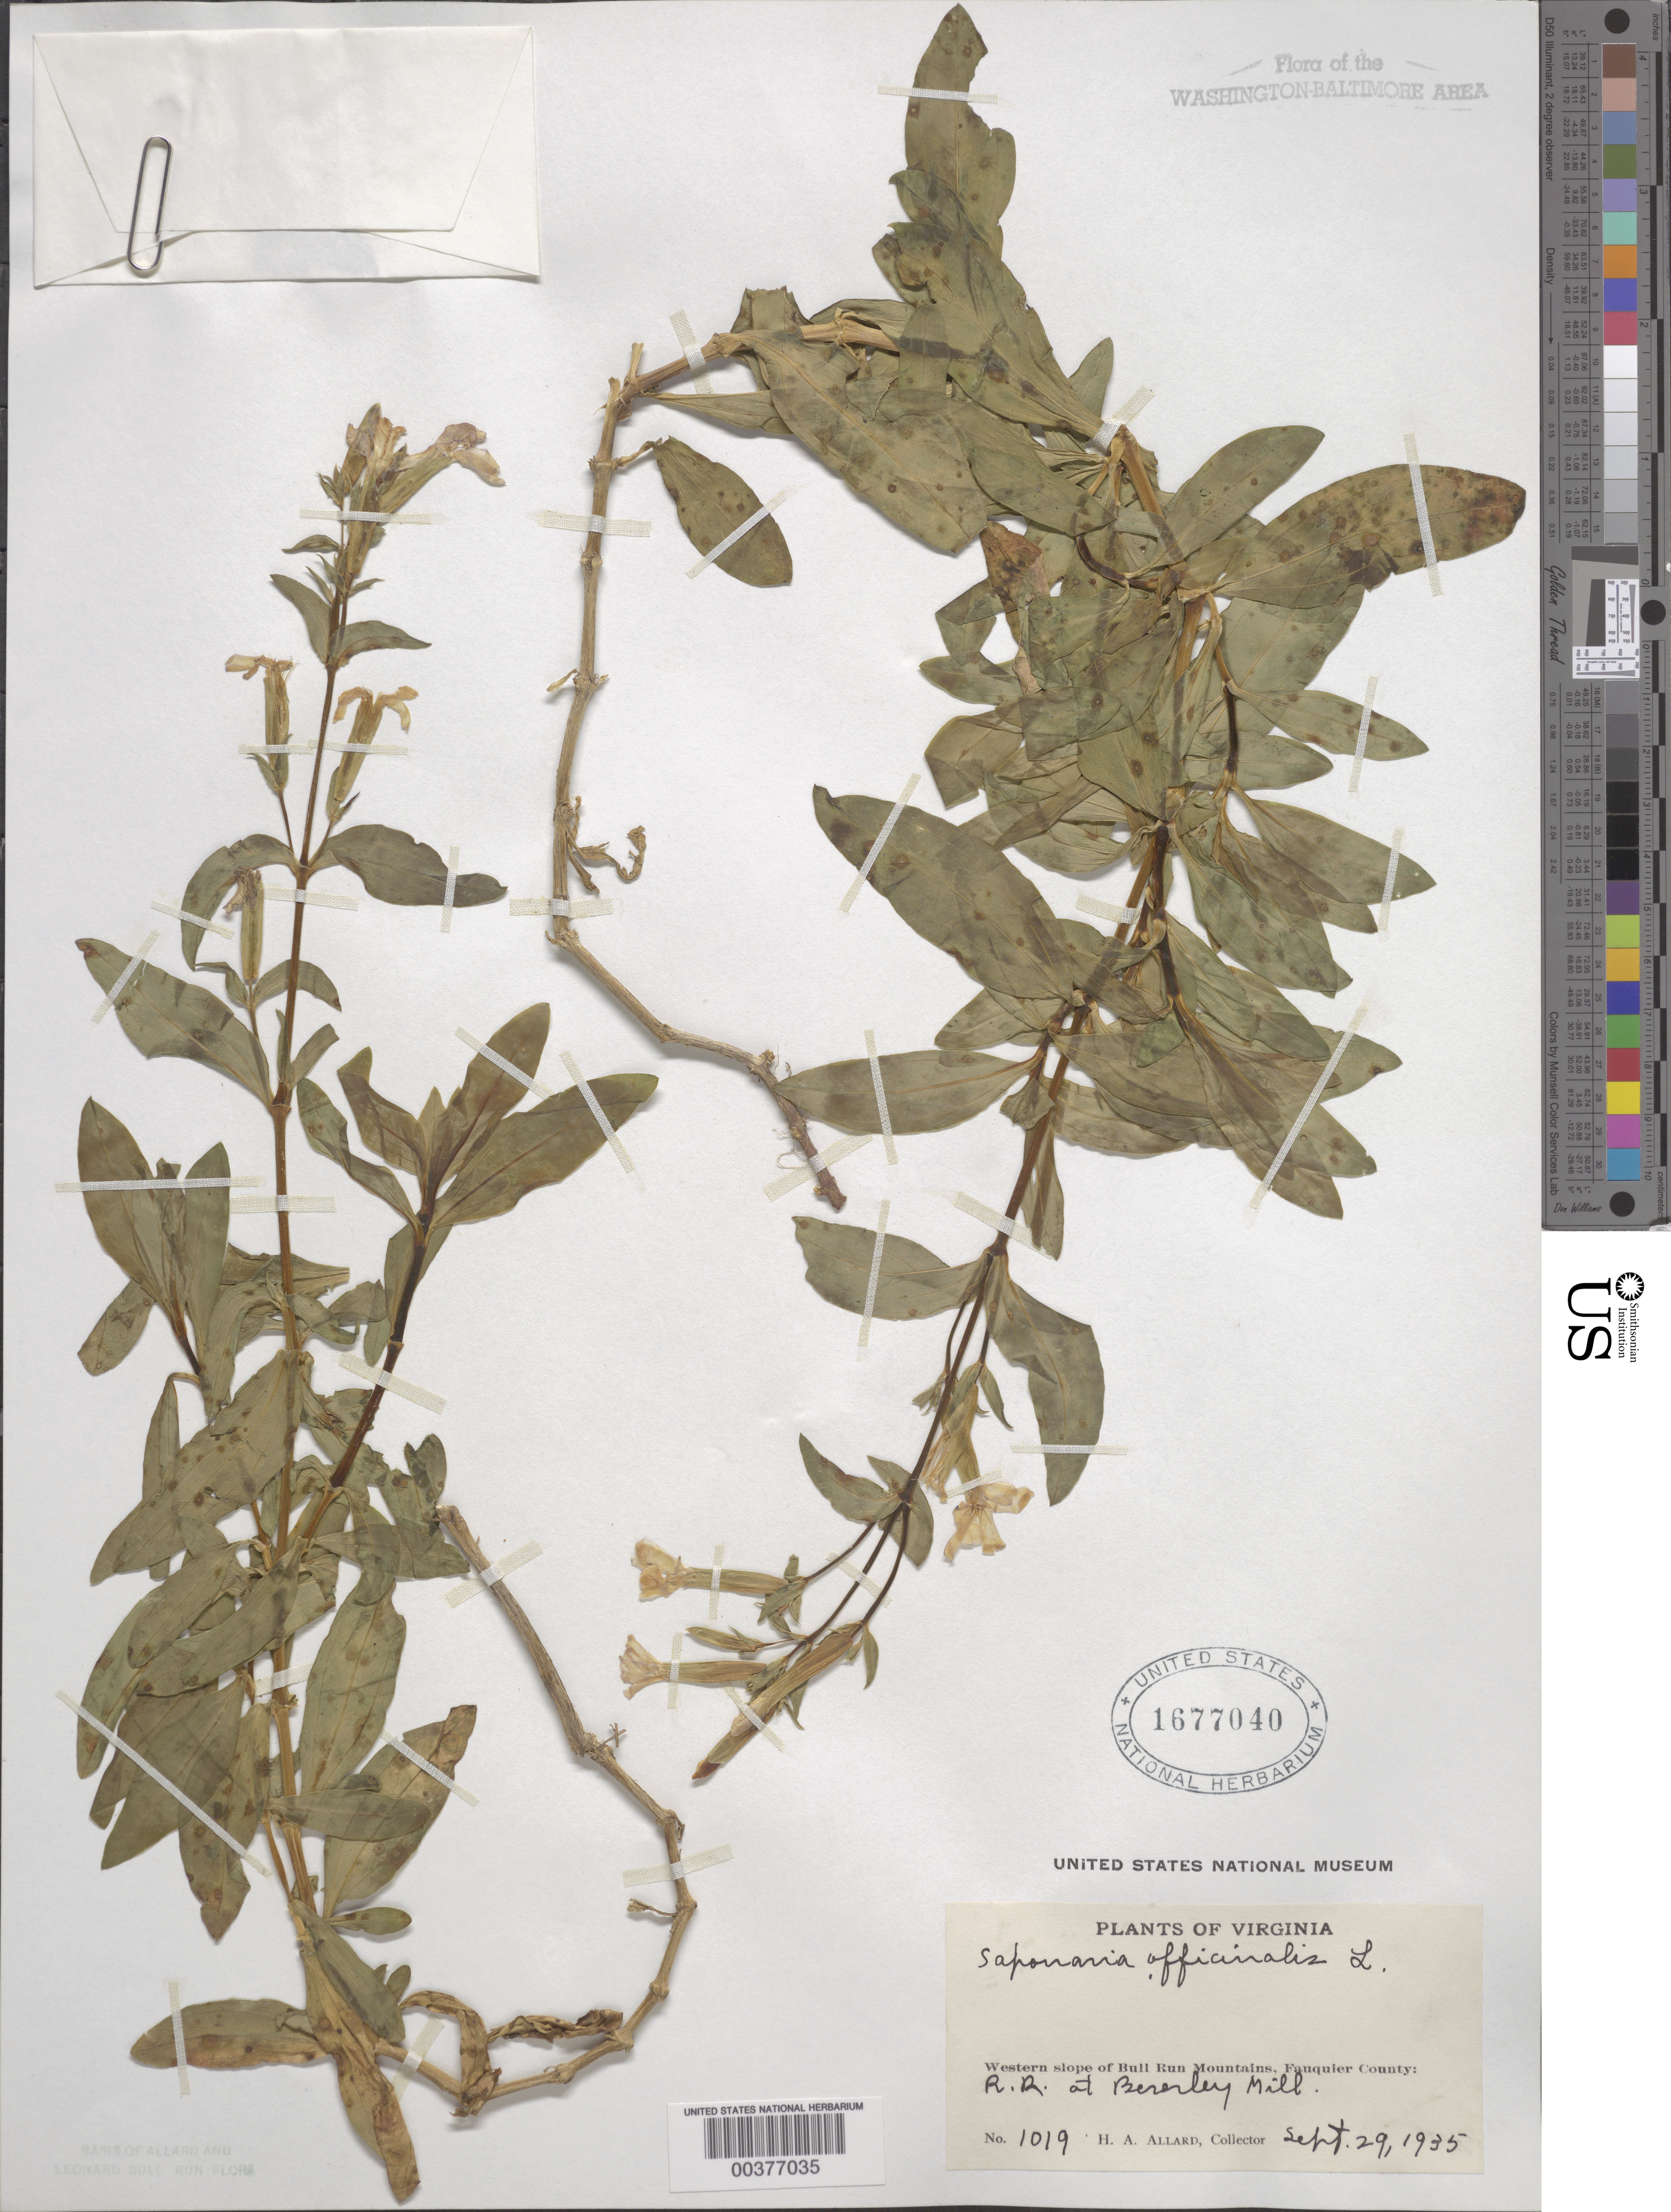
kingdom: Plantae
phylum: Tracheophyta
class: Magnoliopsida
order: Caryophyllales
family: Caryophyllaceae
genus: Saponaria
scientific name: Saponaria officinalis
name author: L.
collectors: H. A. Allard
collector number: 1019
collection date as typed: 29 Sep 1935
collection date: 1935-09-29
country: United States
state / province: Virginia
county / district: Fauquier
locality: Beverley Mill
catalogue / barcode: US 1677040